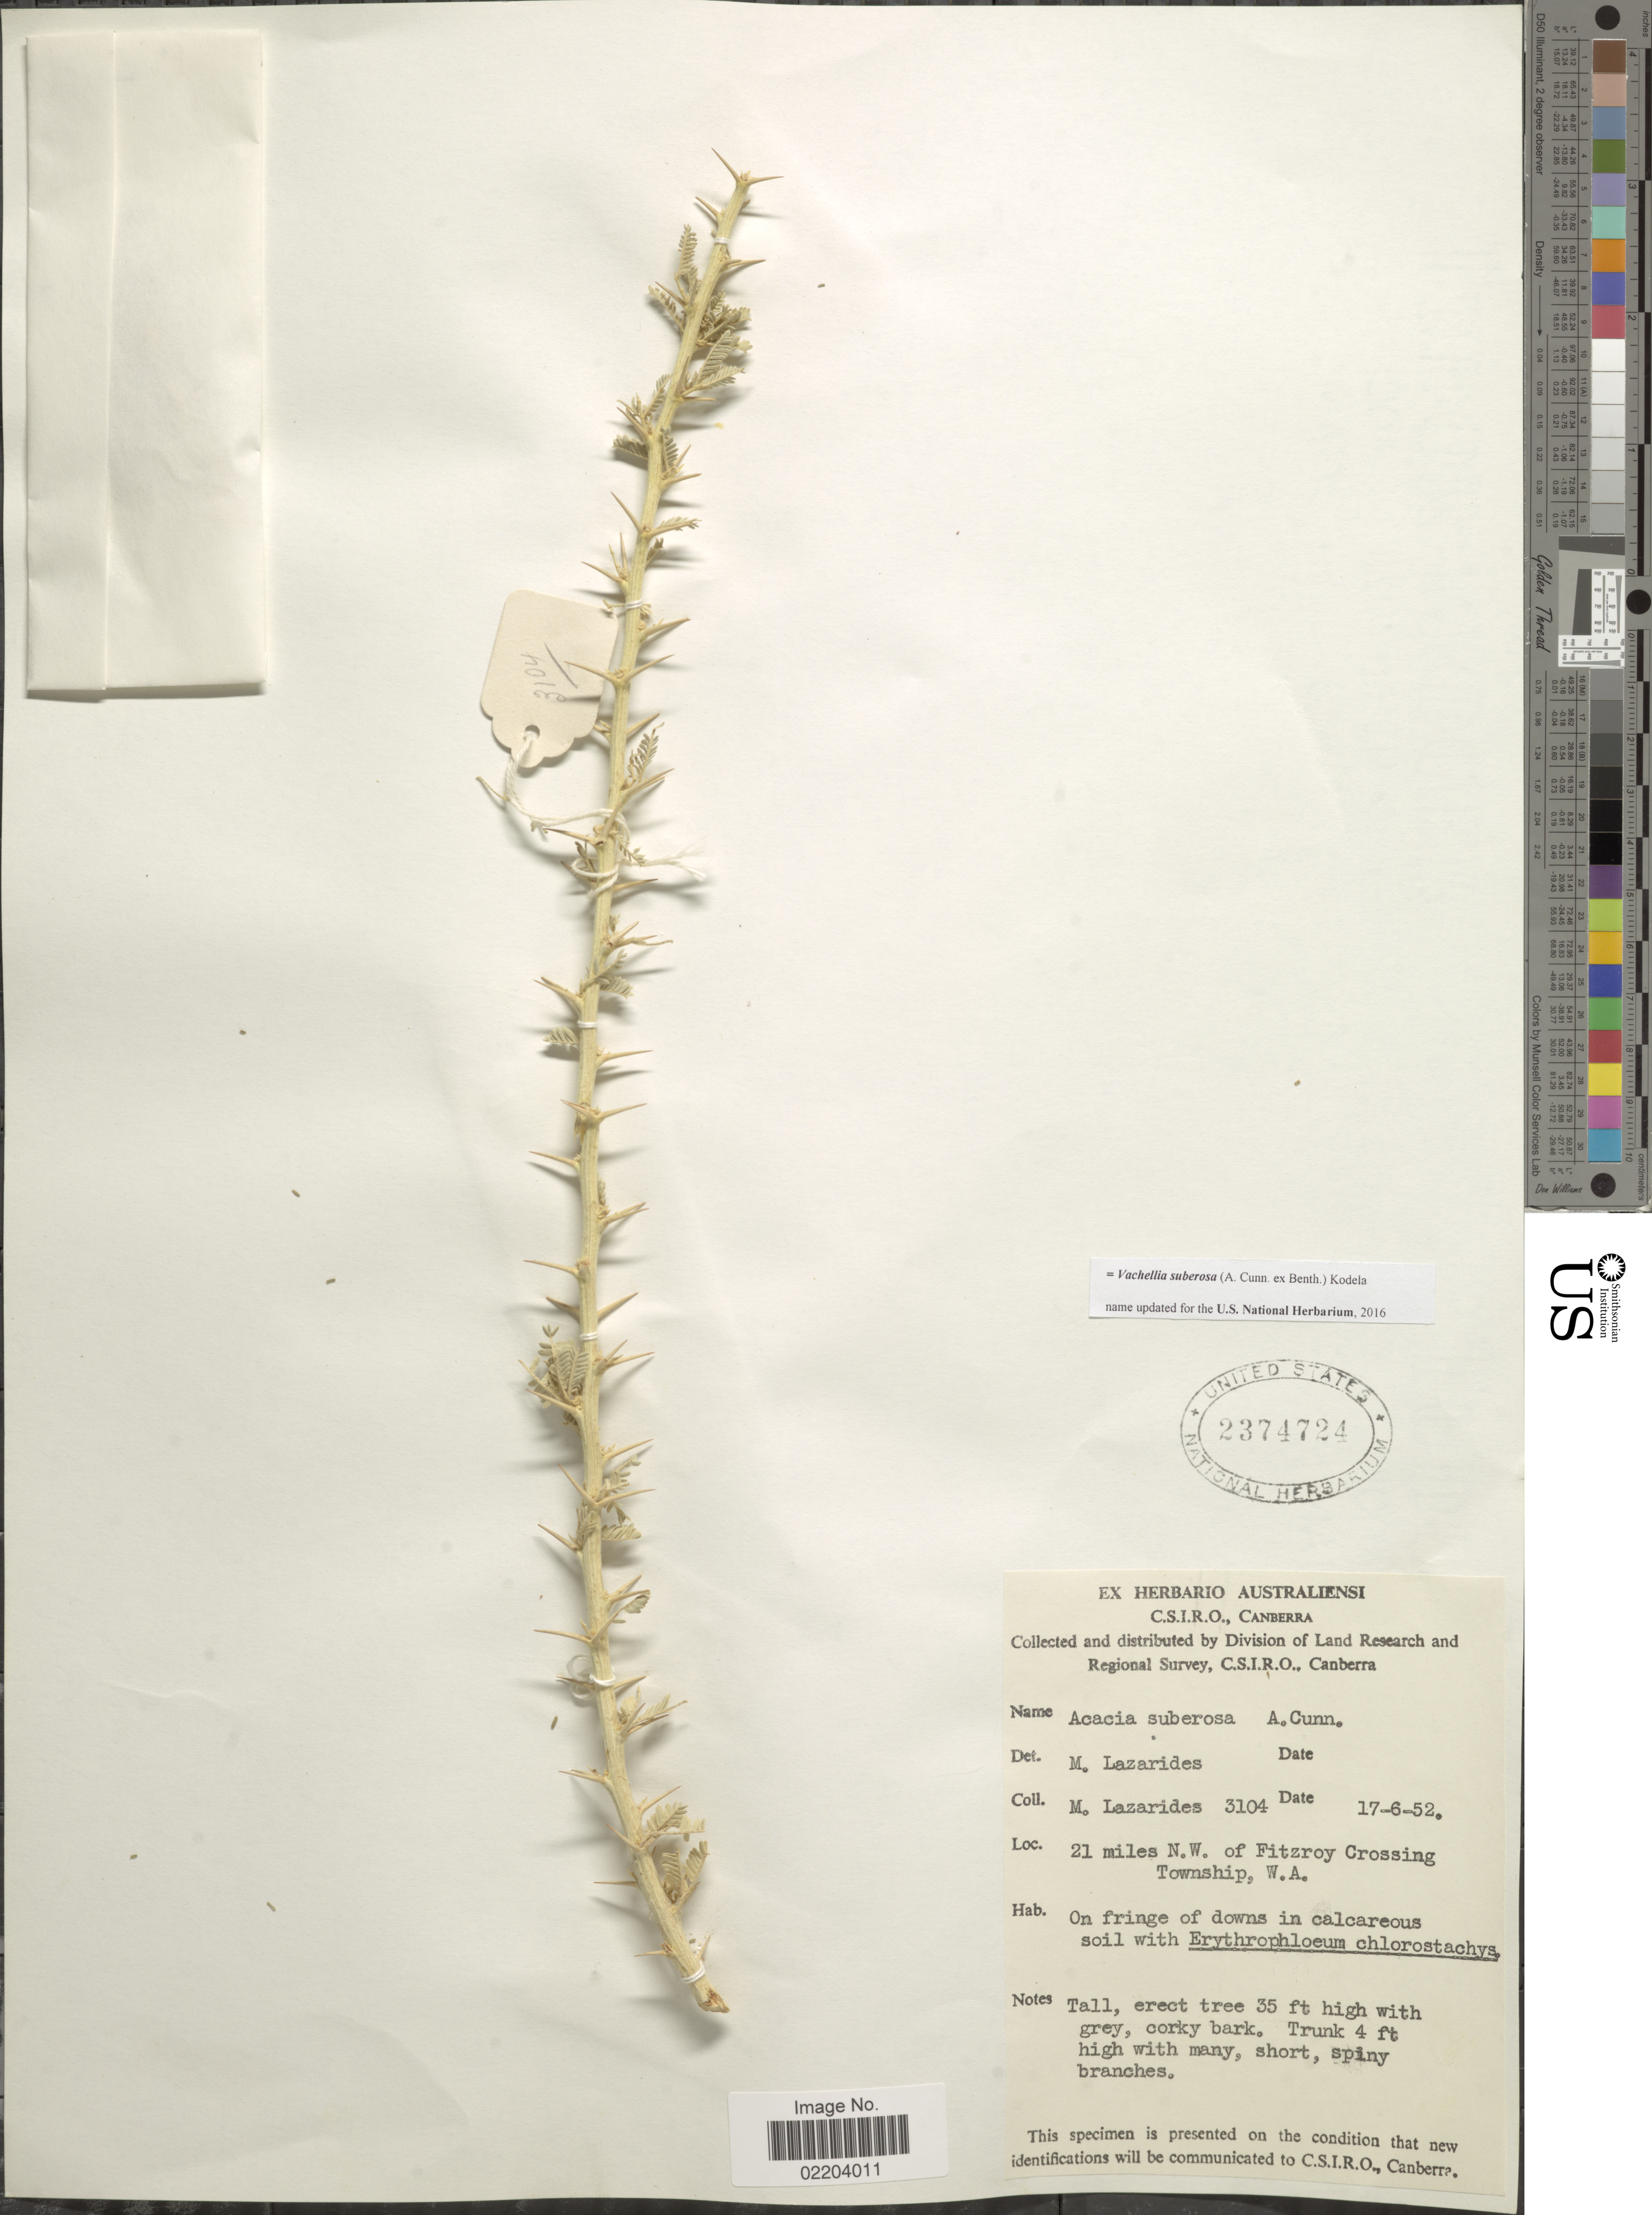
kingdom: Plantae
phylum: Tracheophyta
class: Magnoliopsida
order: Fabales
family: Fabaceae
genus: Vachellia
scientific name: Vachellia suberosa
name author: (A. Cunn. ex Benth.) Kodela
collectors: M. Lazarides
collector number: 3104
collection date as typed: Transcribed d/m/y: 17/6/52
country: Australia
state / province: Western Australia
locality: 21 miles N.W. of Fitzroy Crossing Township, W.A.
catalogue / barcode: US 2374724